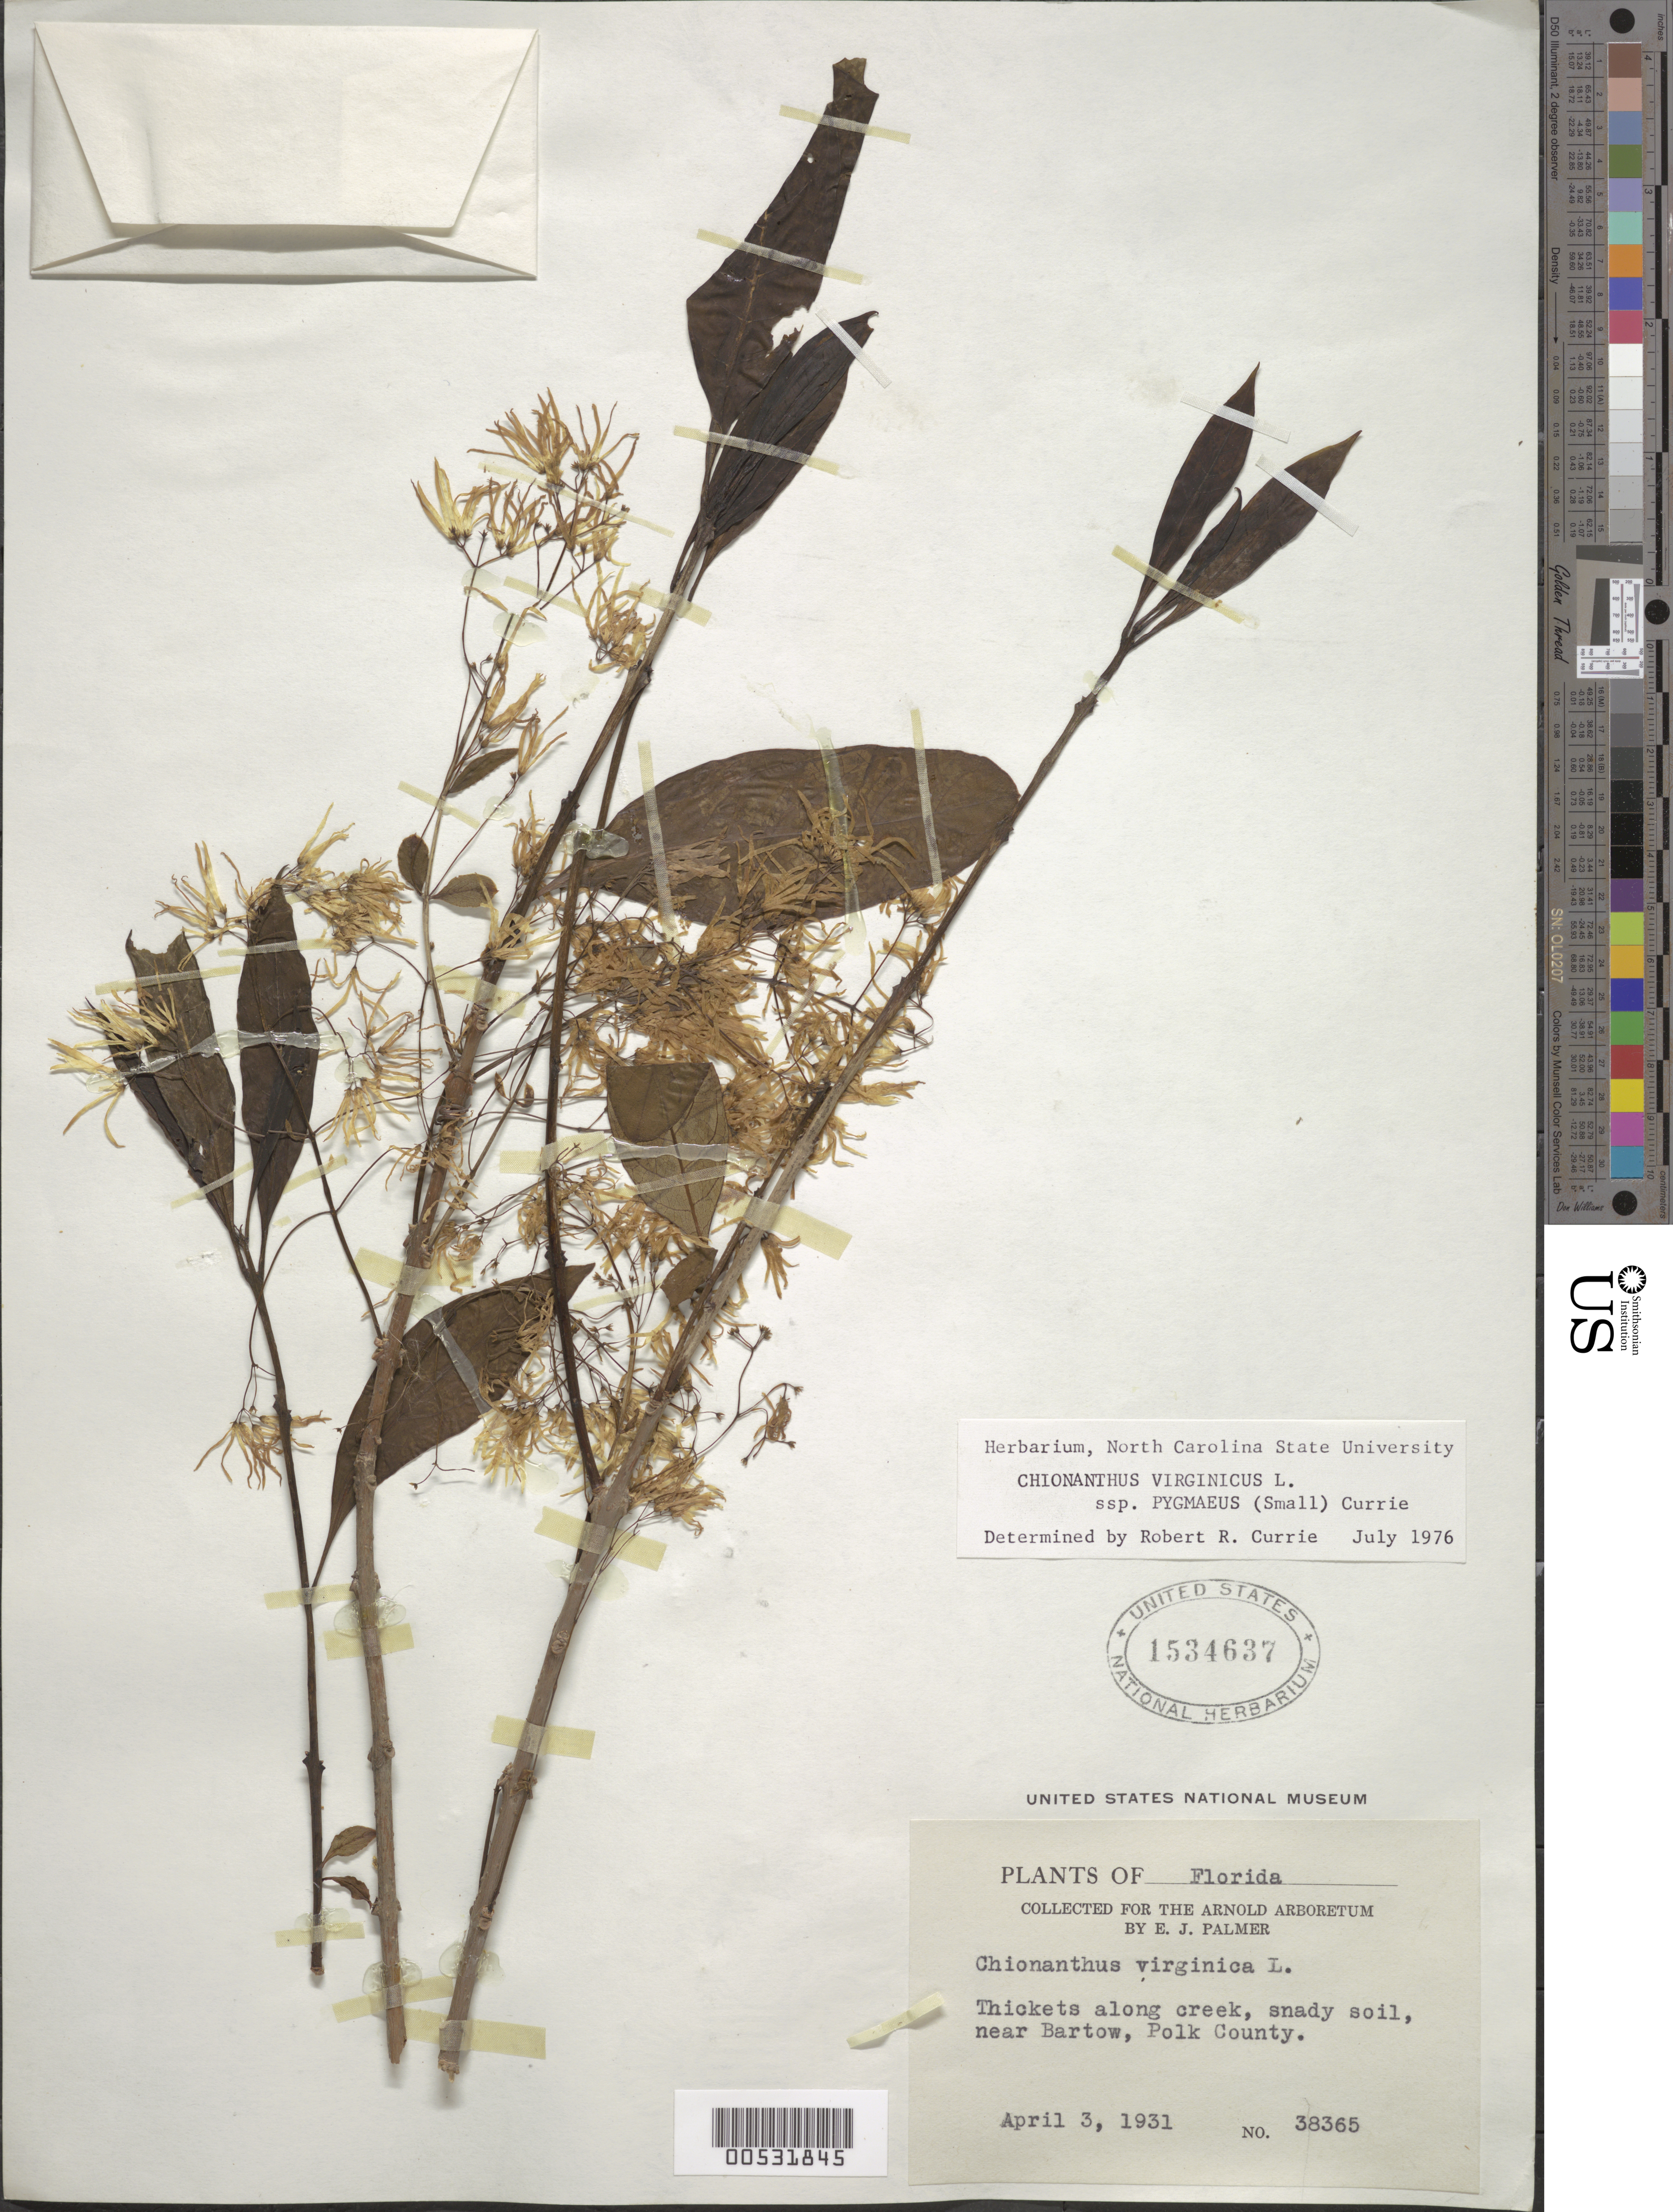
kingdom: Plantae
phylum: Tracheophyta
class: Magnoliopsida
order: Lamiales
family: Oleaceae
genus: Chionanthus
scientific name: Chionanthus pygmaeus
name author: (Small) Cürrie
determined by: Currie, R. R.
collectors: E. J. Palmer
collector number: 38365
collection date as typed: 03 Apr 1931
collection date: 1931-04-03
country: United States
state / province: Florida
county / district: Polk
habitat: Thickets along creek, sandy soil.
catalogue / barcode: US 1534637